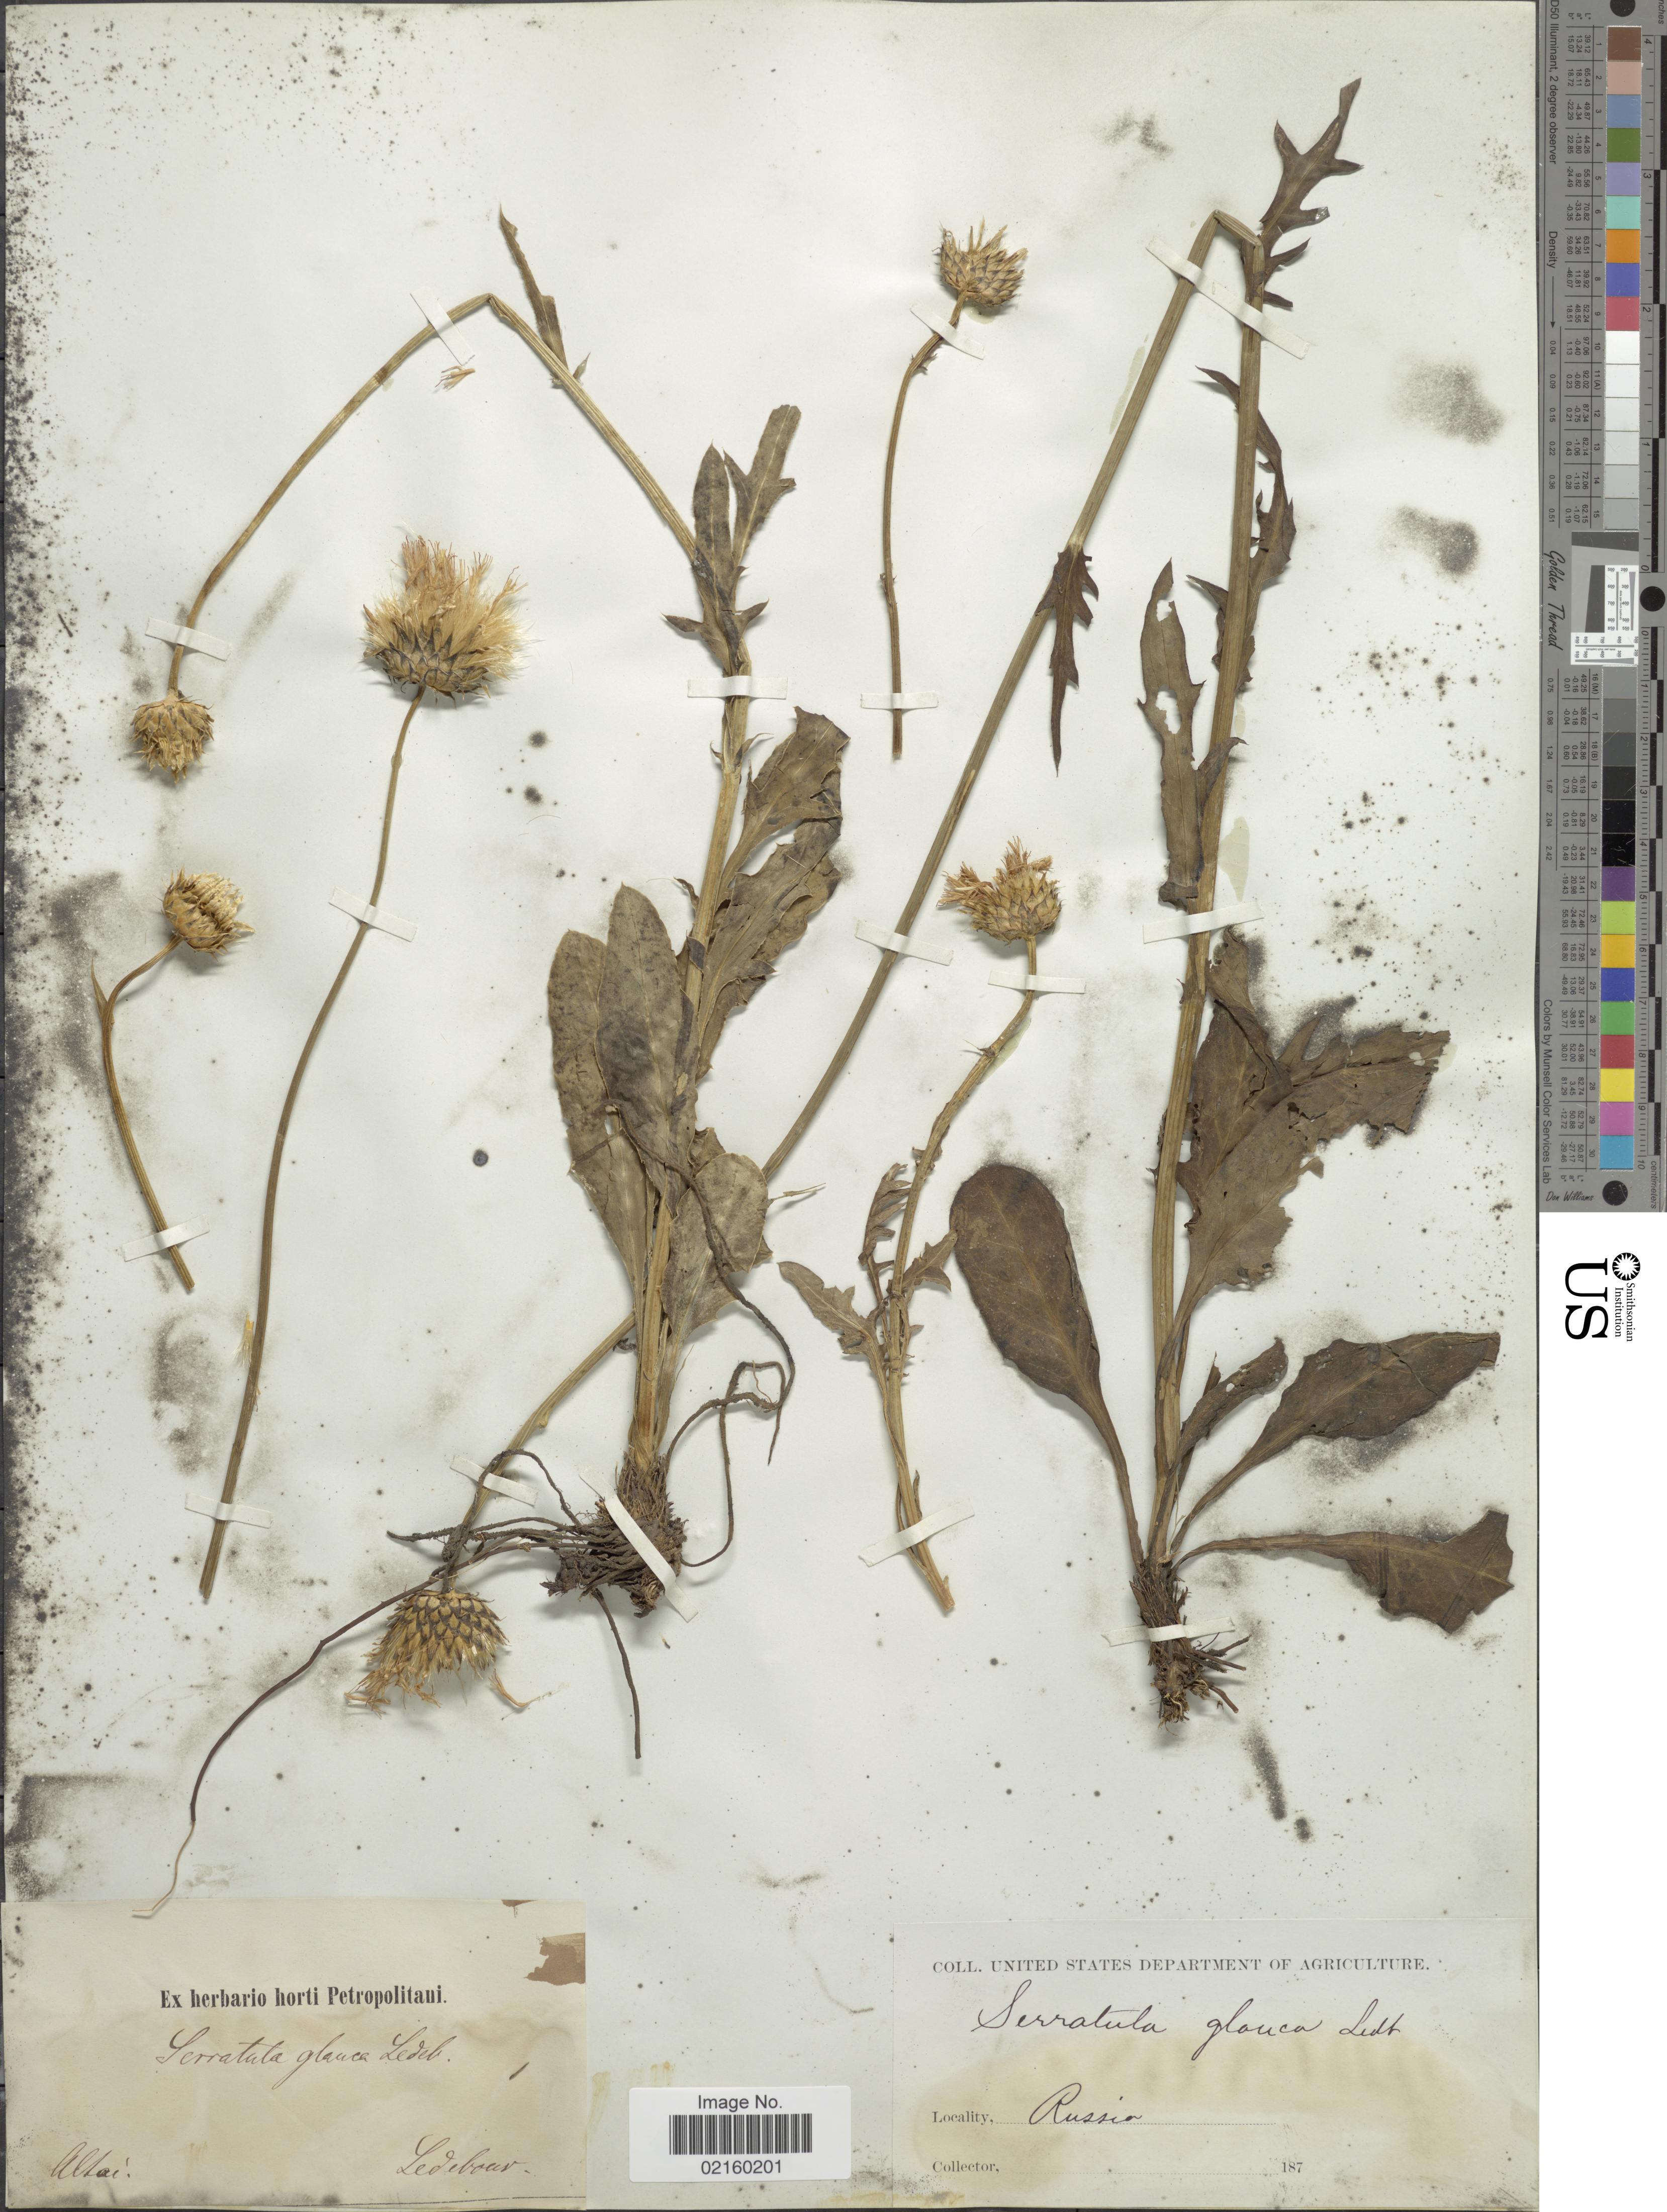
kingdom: Plantae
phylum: Tracheophyta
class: Magnoliopsida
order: Asterales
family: Asteraceae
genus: Serratula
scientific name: Serratula marginata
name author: Tausch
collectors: Ledebour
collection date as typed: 187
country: Russian Federation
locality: Siberia Altaica